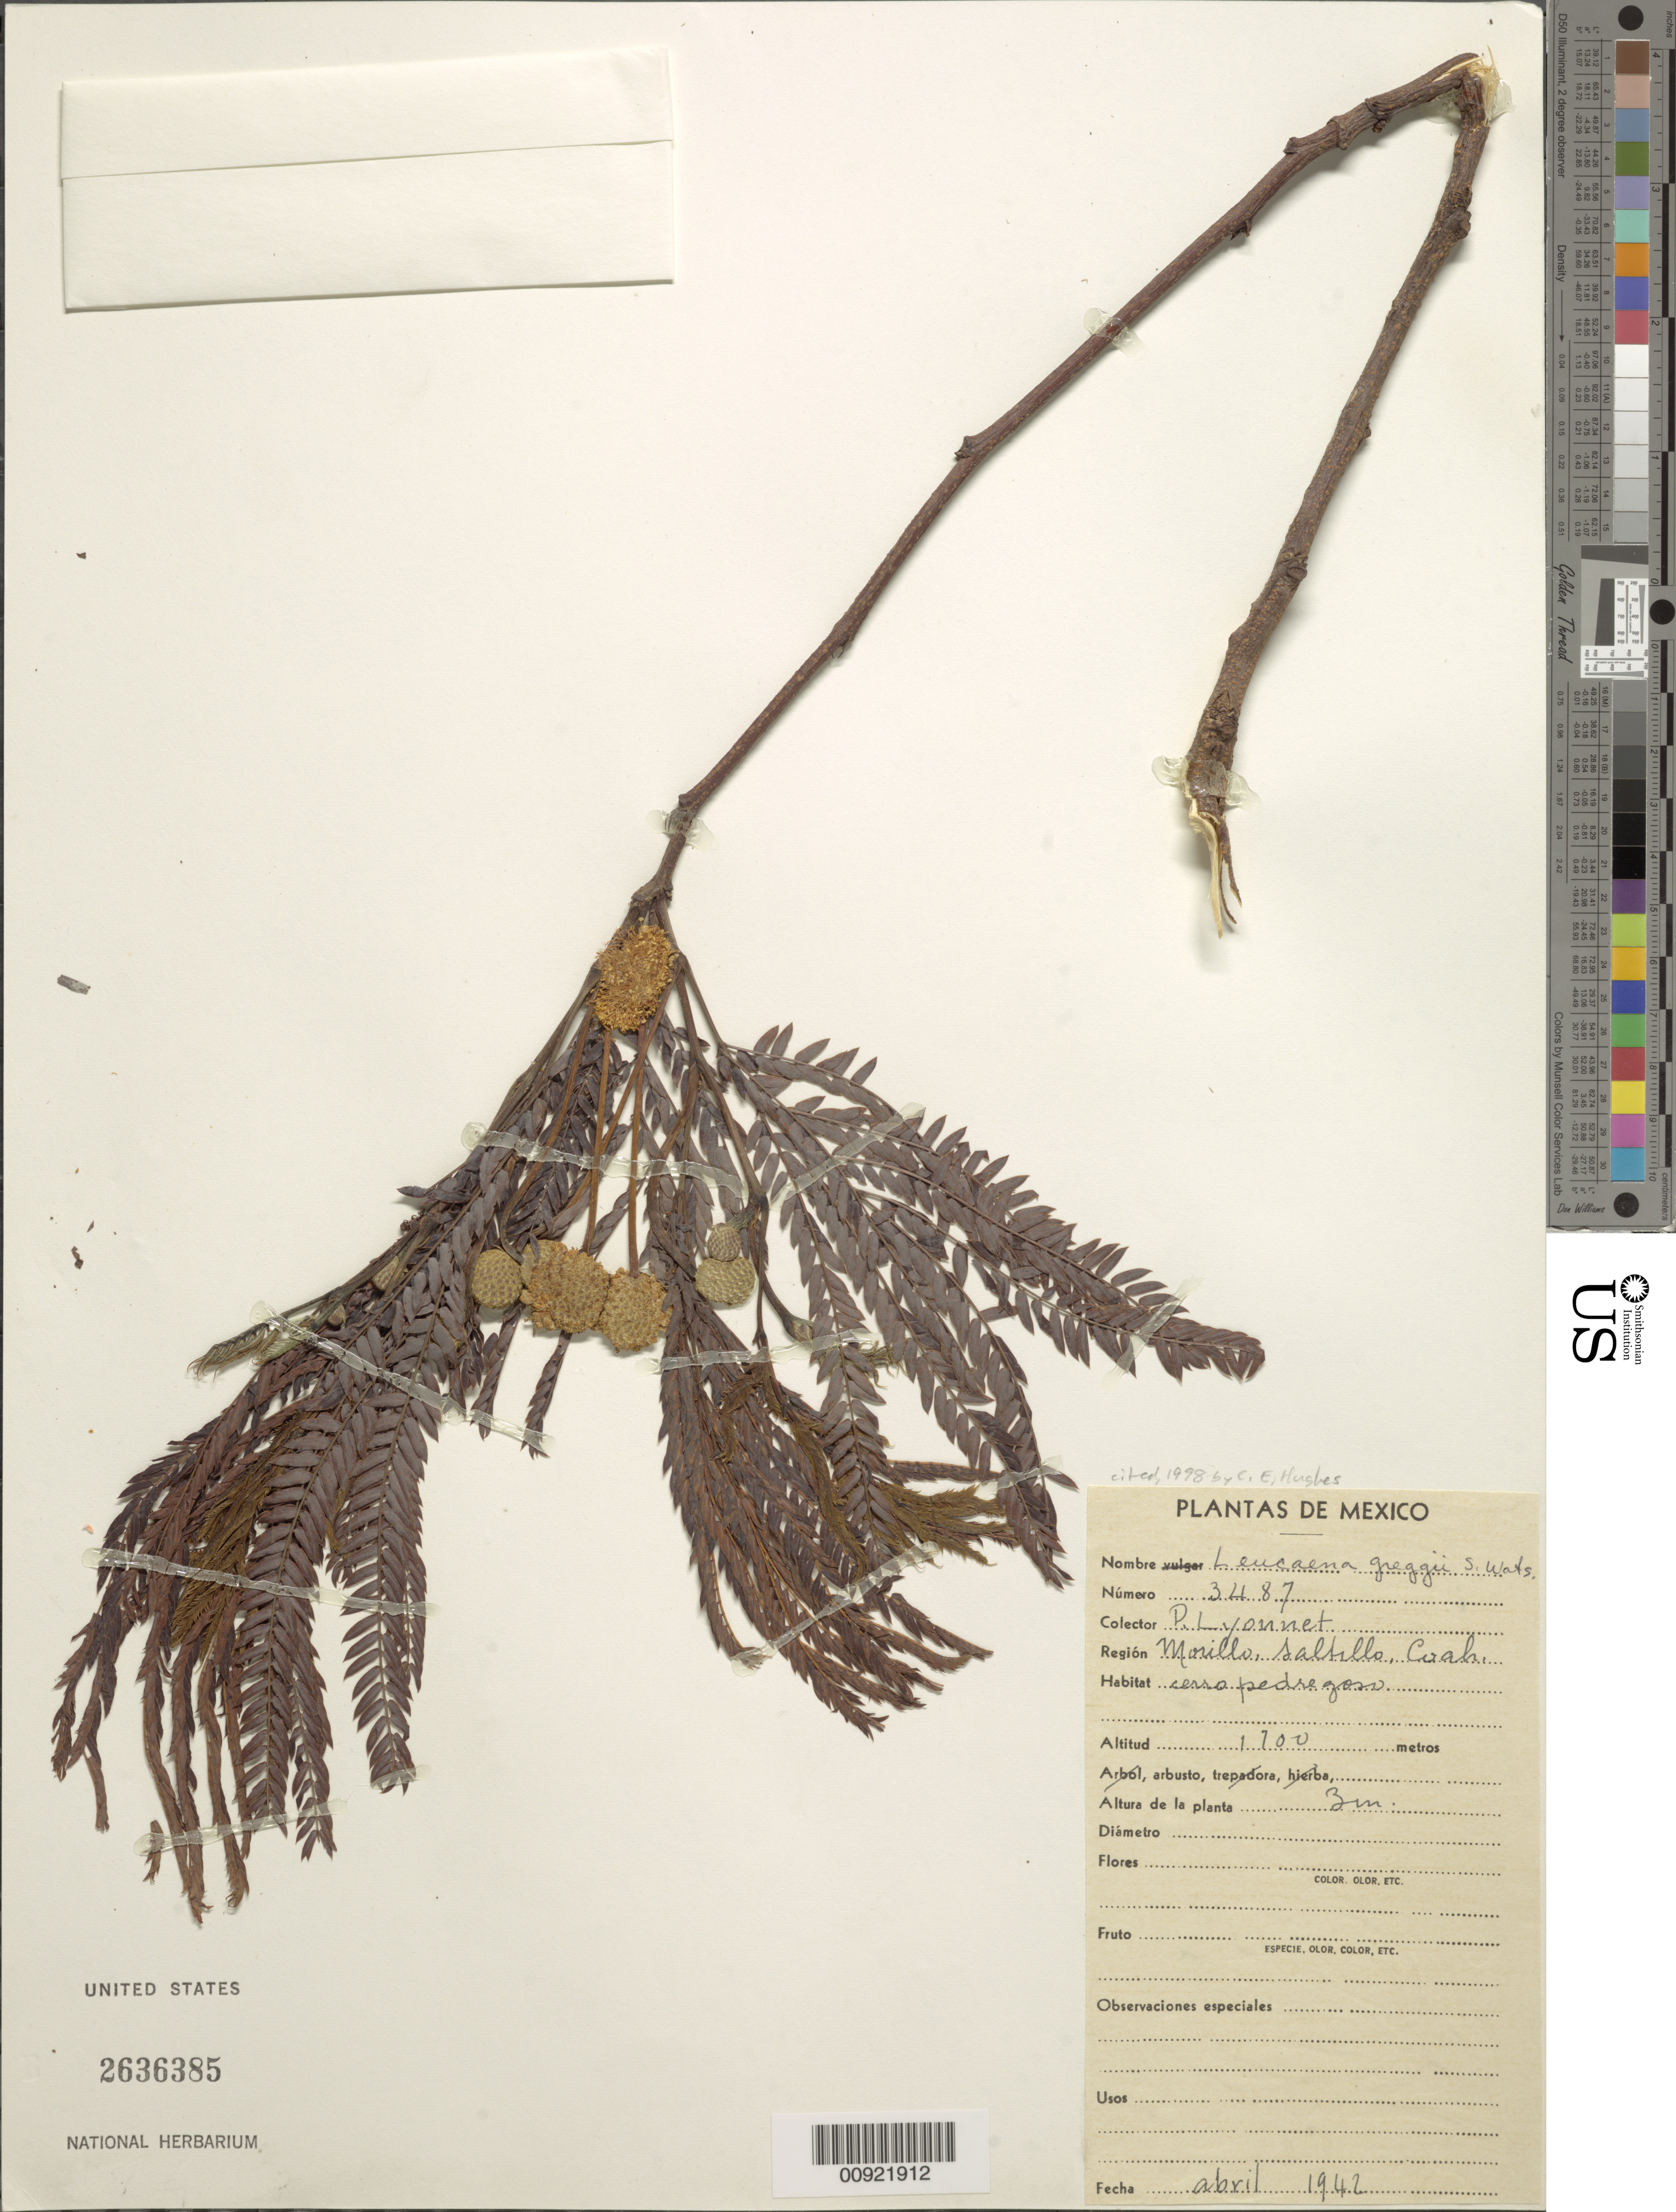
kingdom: Plantae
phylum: Tracheophyta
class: Magnoliopsida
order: Fabales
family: Fabaceae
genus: Leucaena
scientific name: Leucaena greggii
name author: S. Watson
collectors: Bro. E. Lyonnet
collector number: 3487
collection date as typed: Apr 1942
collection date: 1942-04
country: Mexico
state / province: Coahuila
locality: Morillo, Saltillo, Coahuila.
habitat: Cerro pedregoso.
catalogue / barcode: US 2636385